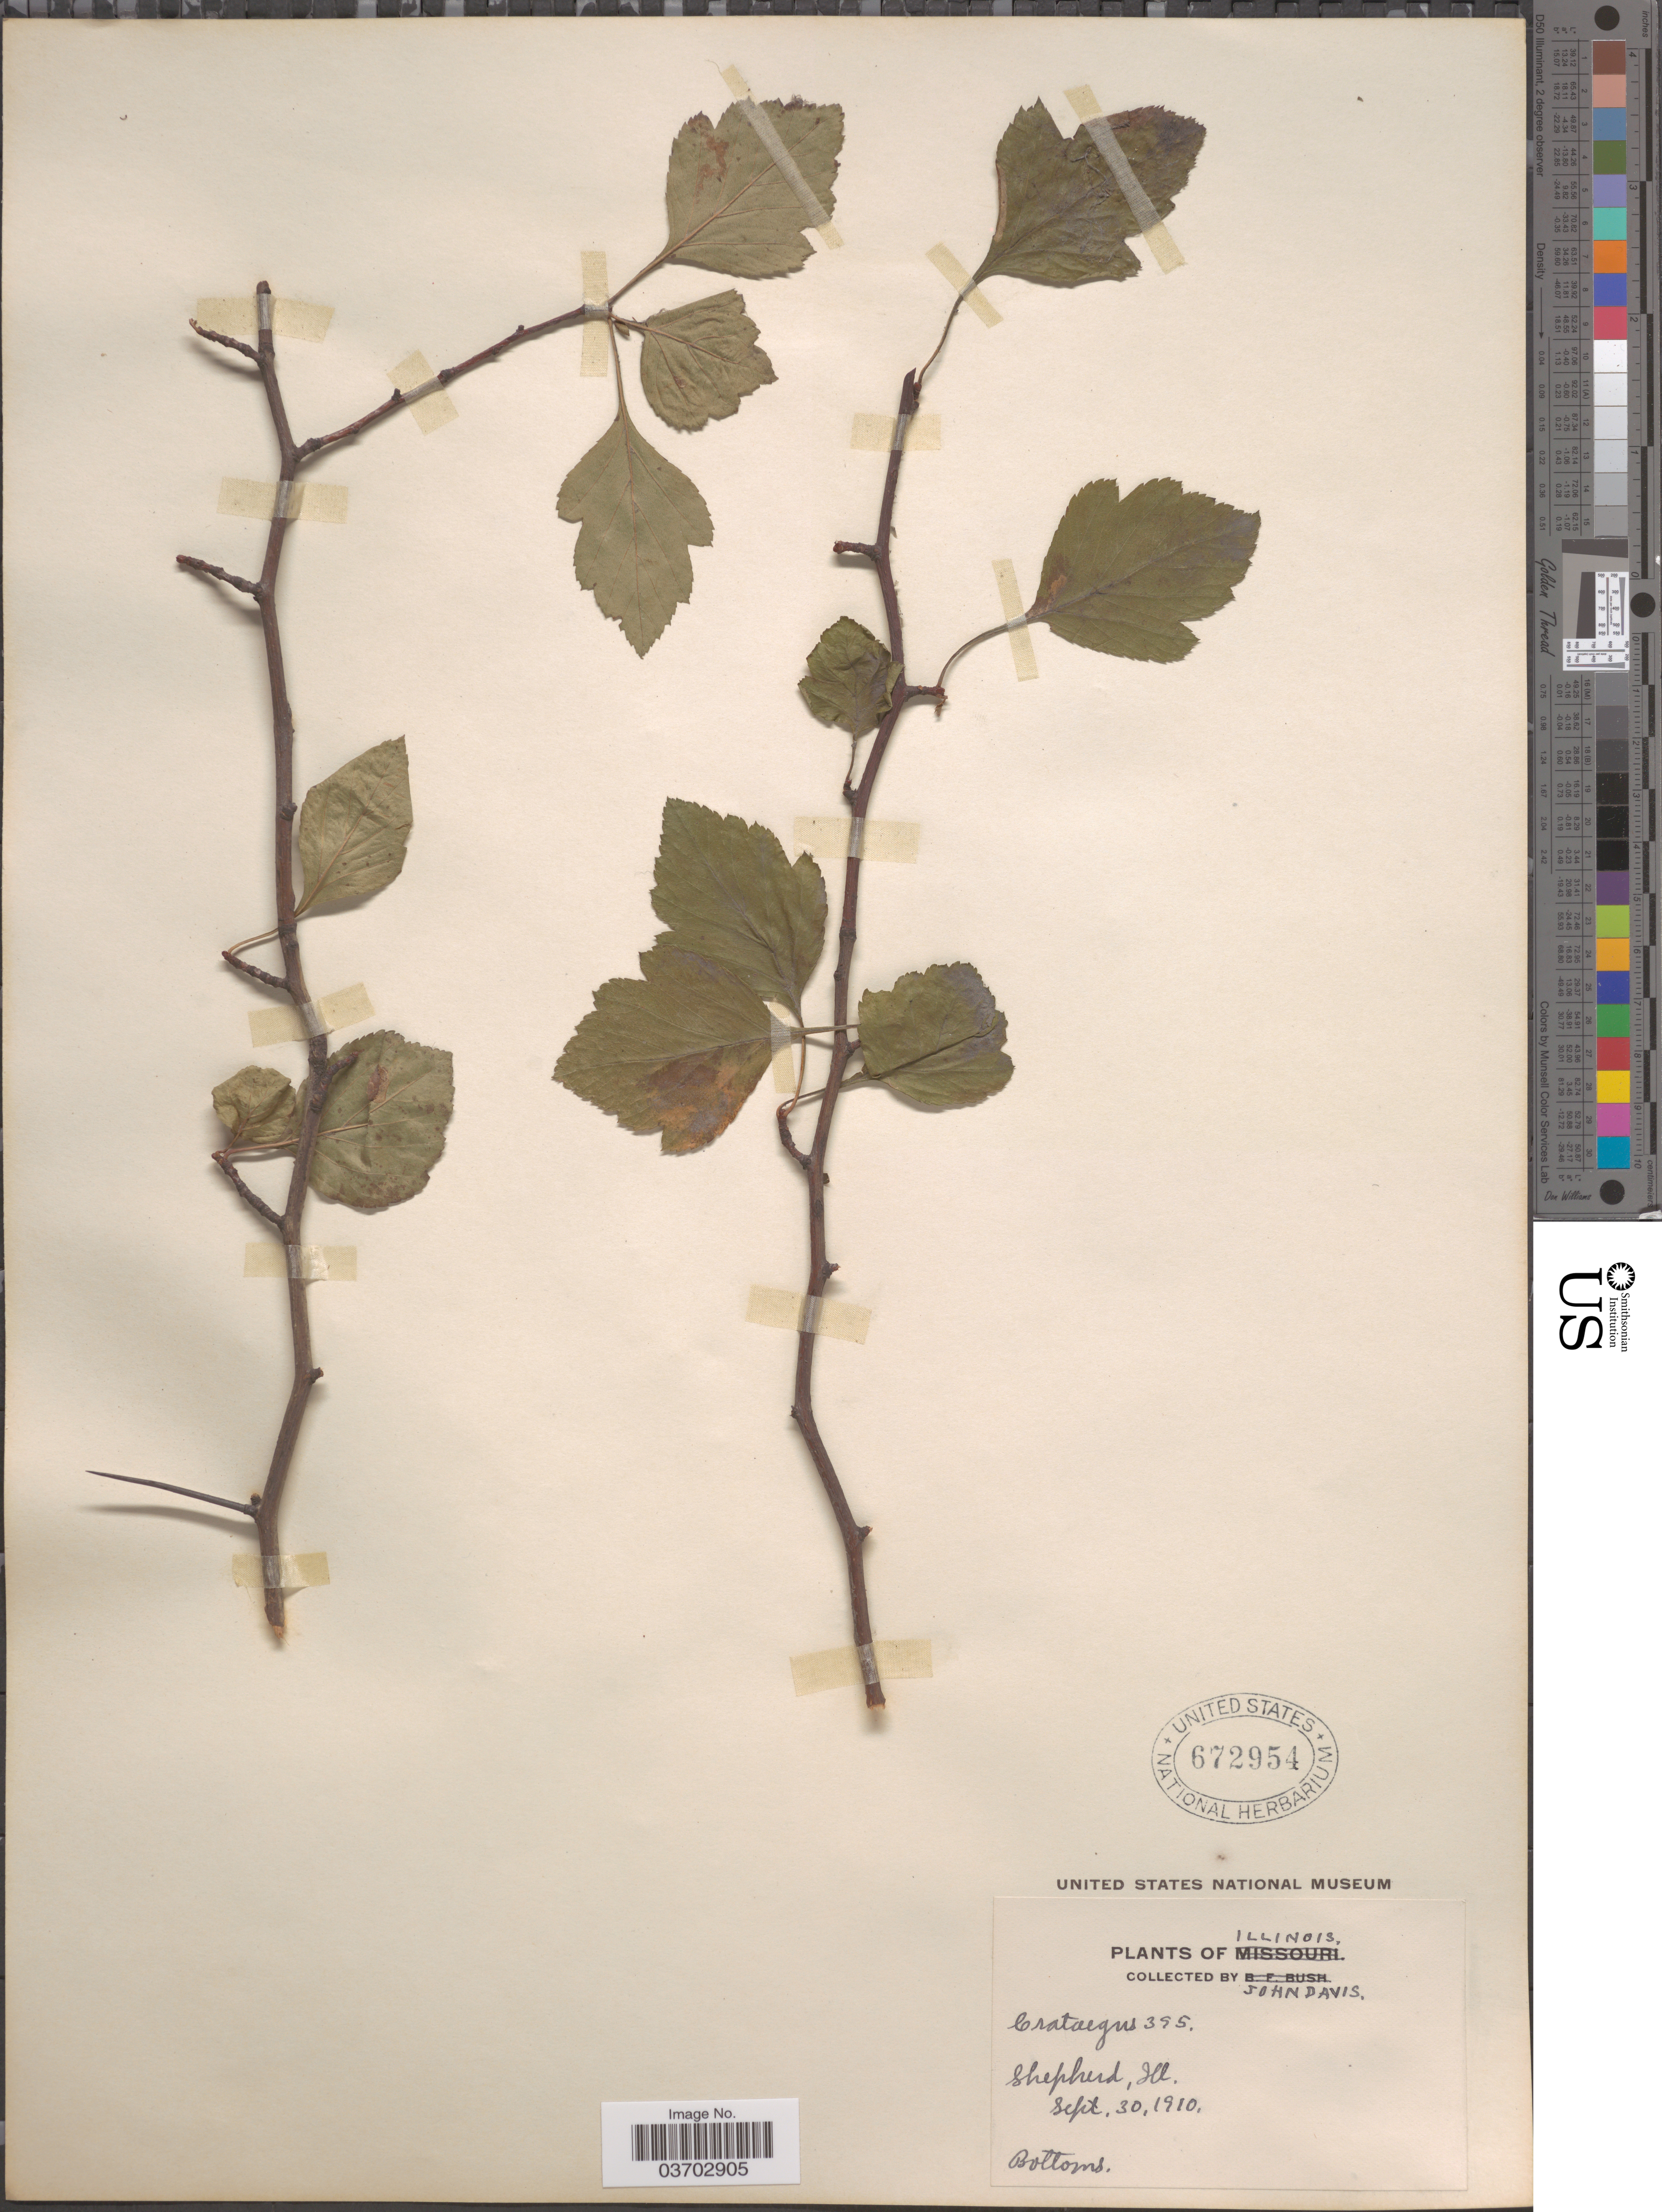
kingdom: Plantae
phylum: Tracheophyta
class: Magnoliopsida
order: Rosales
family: Rosaceae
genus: Crataegus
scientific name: Crataegus sp.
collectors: J. Davis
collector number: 395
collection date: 1910-09-30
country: United States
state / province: Illinois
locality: Shepherd.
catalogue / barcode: US 672954